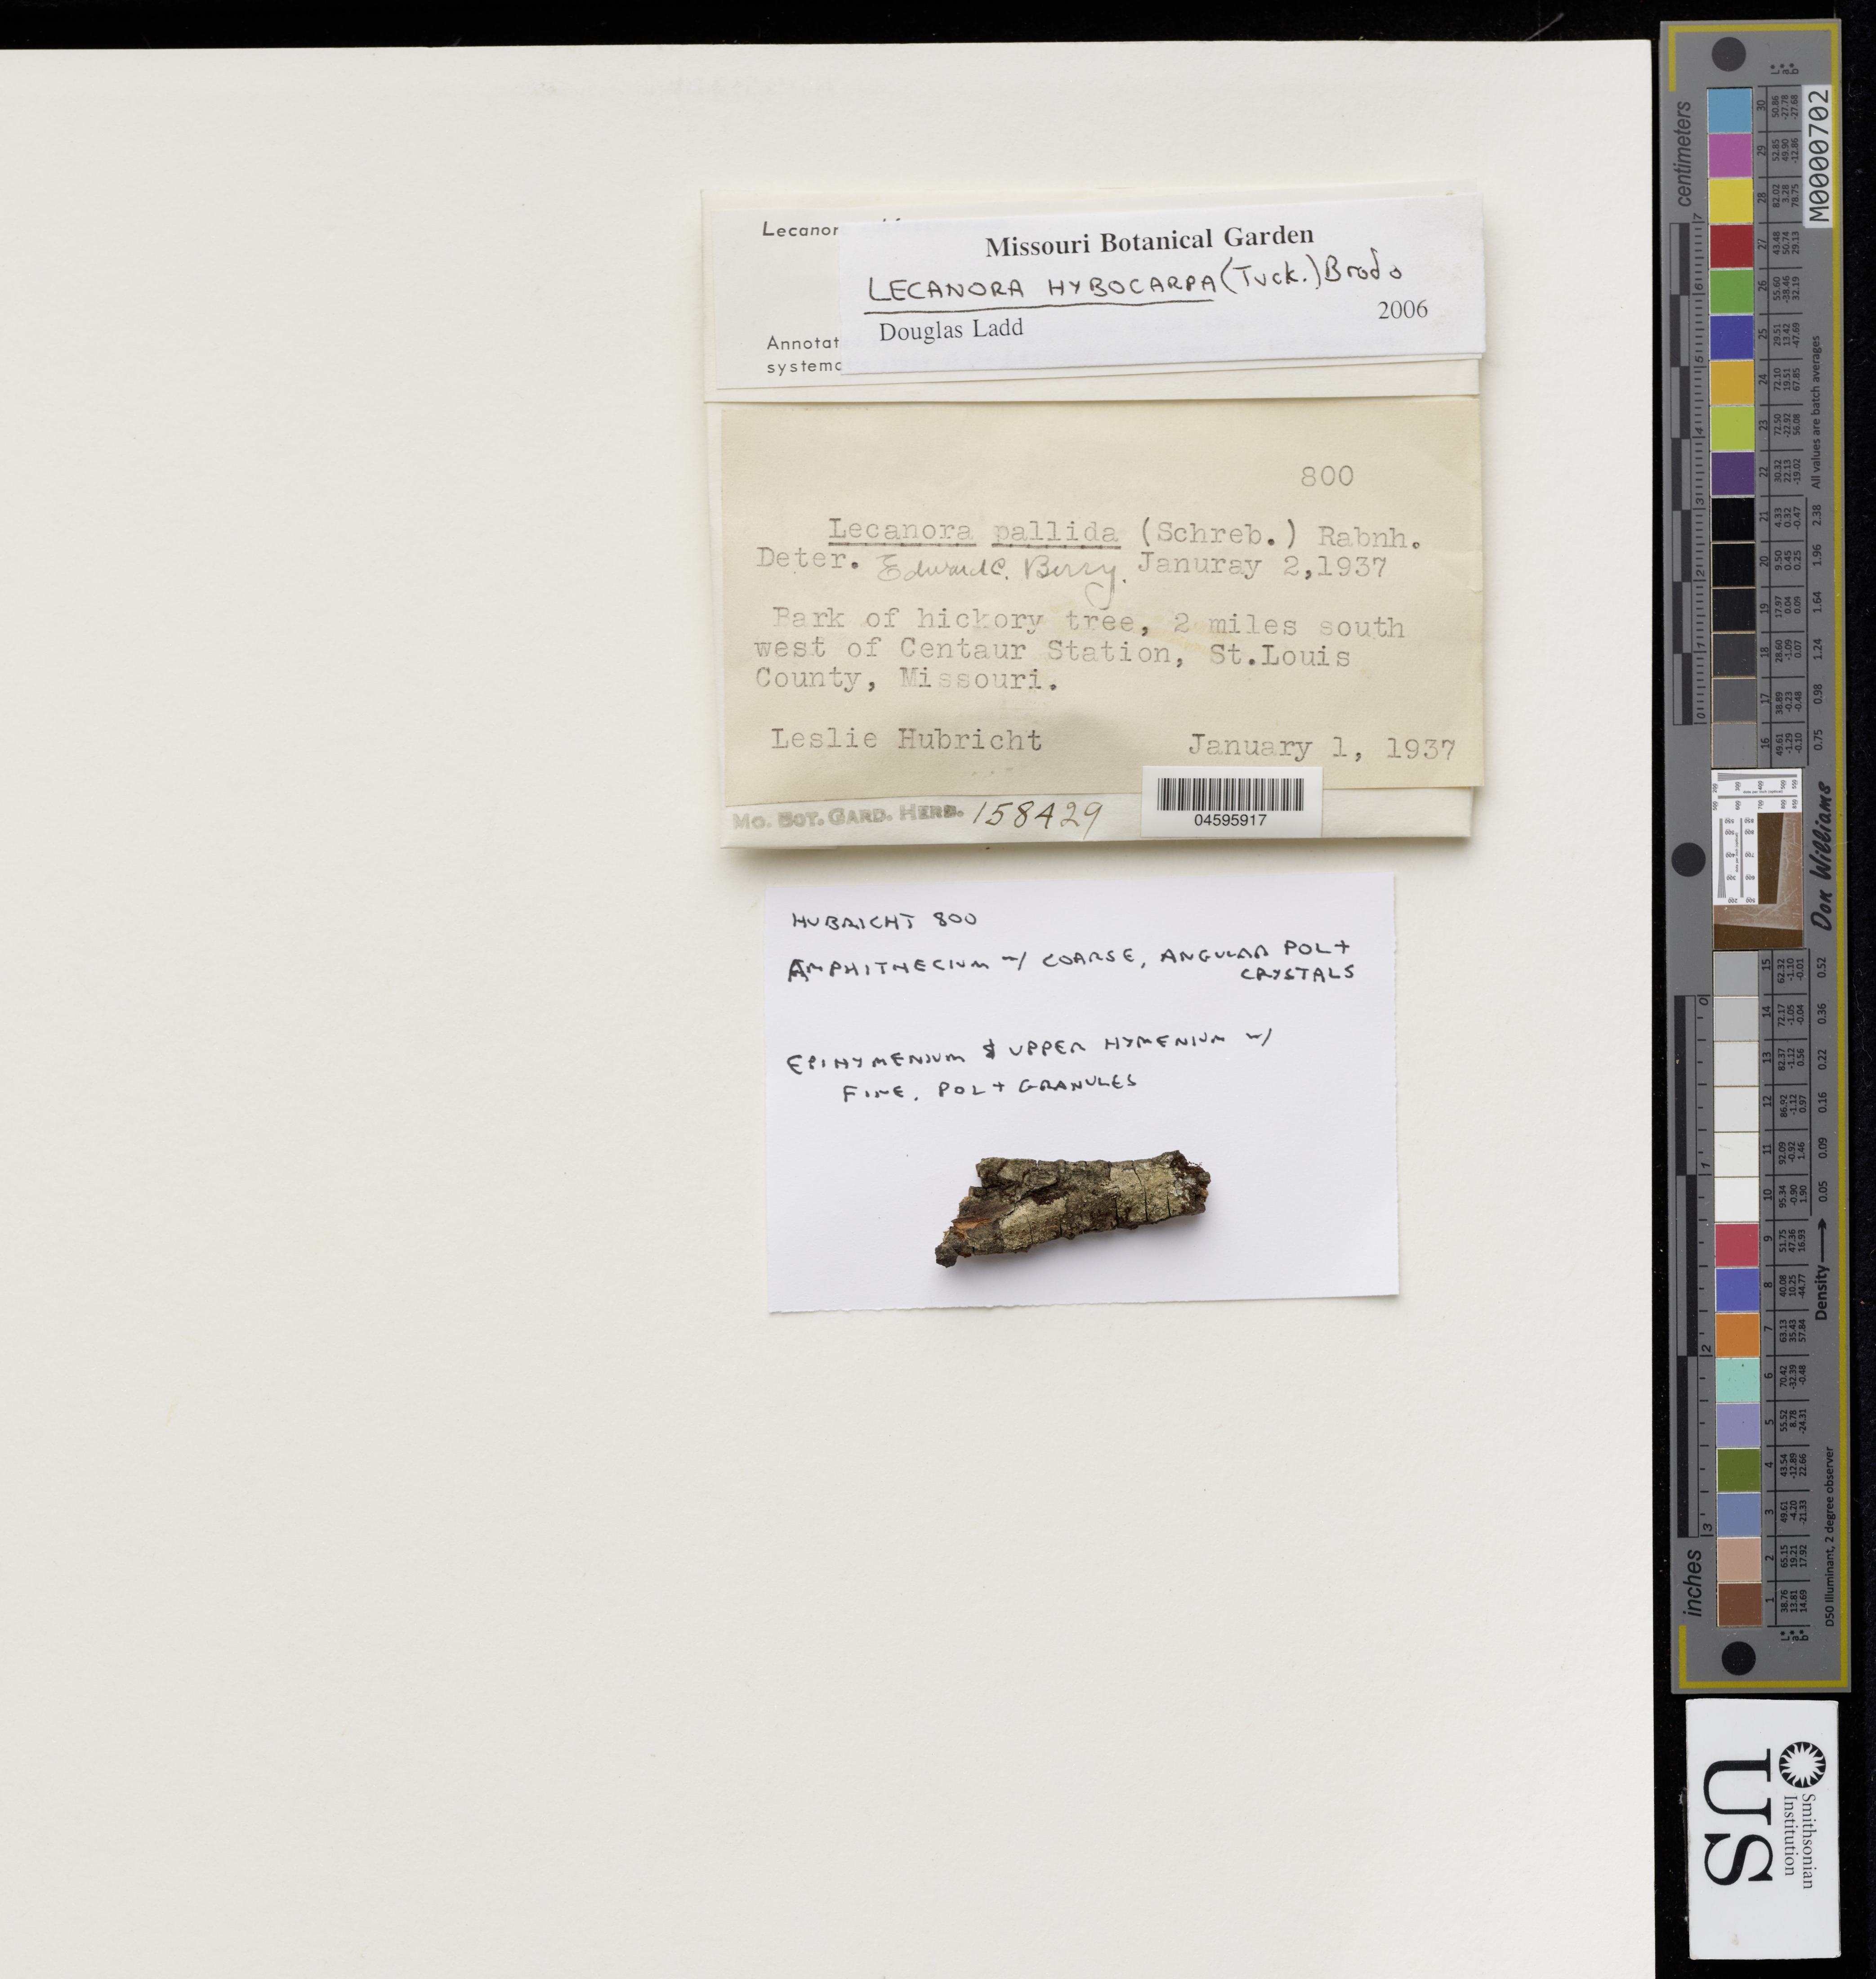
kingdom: Fungi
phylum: Ascomycota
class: Lecanoromycetes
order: Lecanorales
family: Lecanoraceae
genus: Lecanora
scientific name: Lecanora hybocarpa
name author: (Brodo) Tuck.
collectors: L. Hubricht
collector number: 800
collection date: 1937-01-01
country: United States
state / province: Missouri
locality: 2 miles south west of Centaur Stationm St. Louis County.